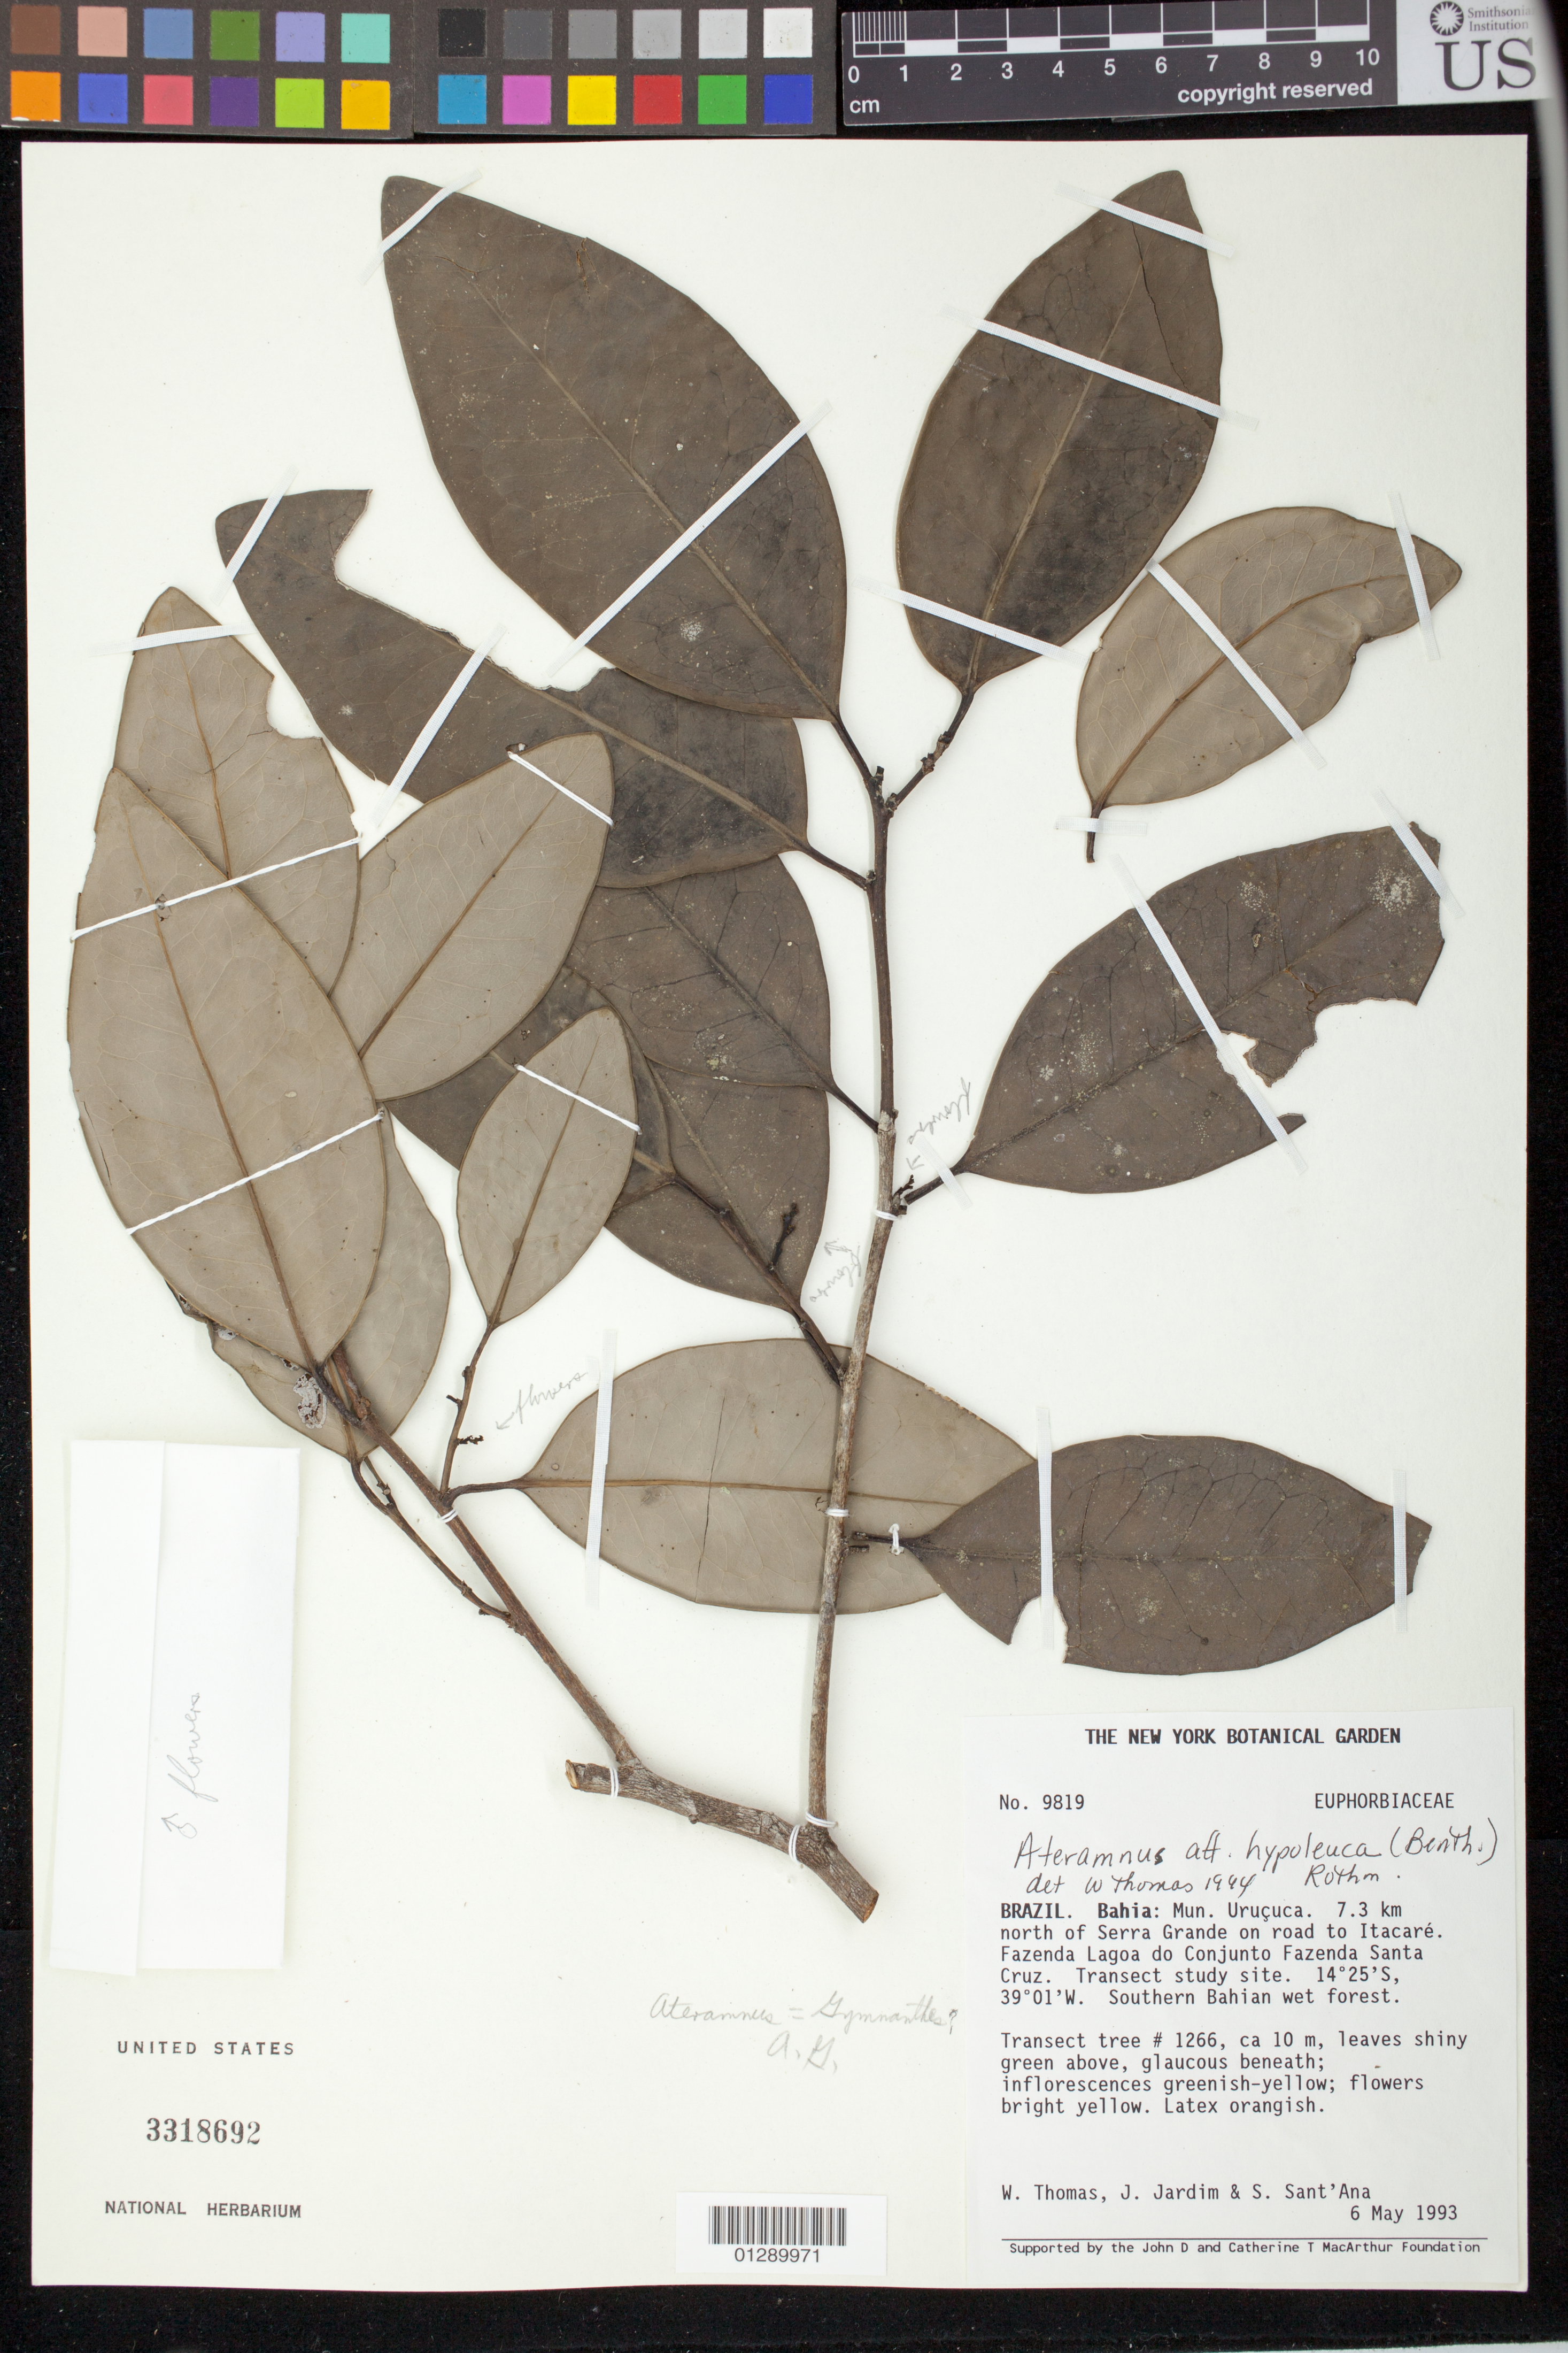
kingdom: Plantae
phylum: Tracheophyta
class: Magnoliopsida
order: Malpighiales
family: Euphorbiaceae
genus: Gymnanthes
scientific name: Gymnanthes hypoleuca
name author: Benth.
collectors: W. Thomas, J. Jardim & S. C. Sant'Ana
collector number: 9819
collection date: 1993-05-06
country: Brazil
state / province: Bahia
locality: Urucuca. 7.3 km north of Serra Grande on road to Itacare. Fazenda Lagoa do Conjunto Fazenda Santa Cruz.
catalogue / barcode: US 3318692